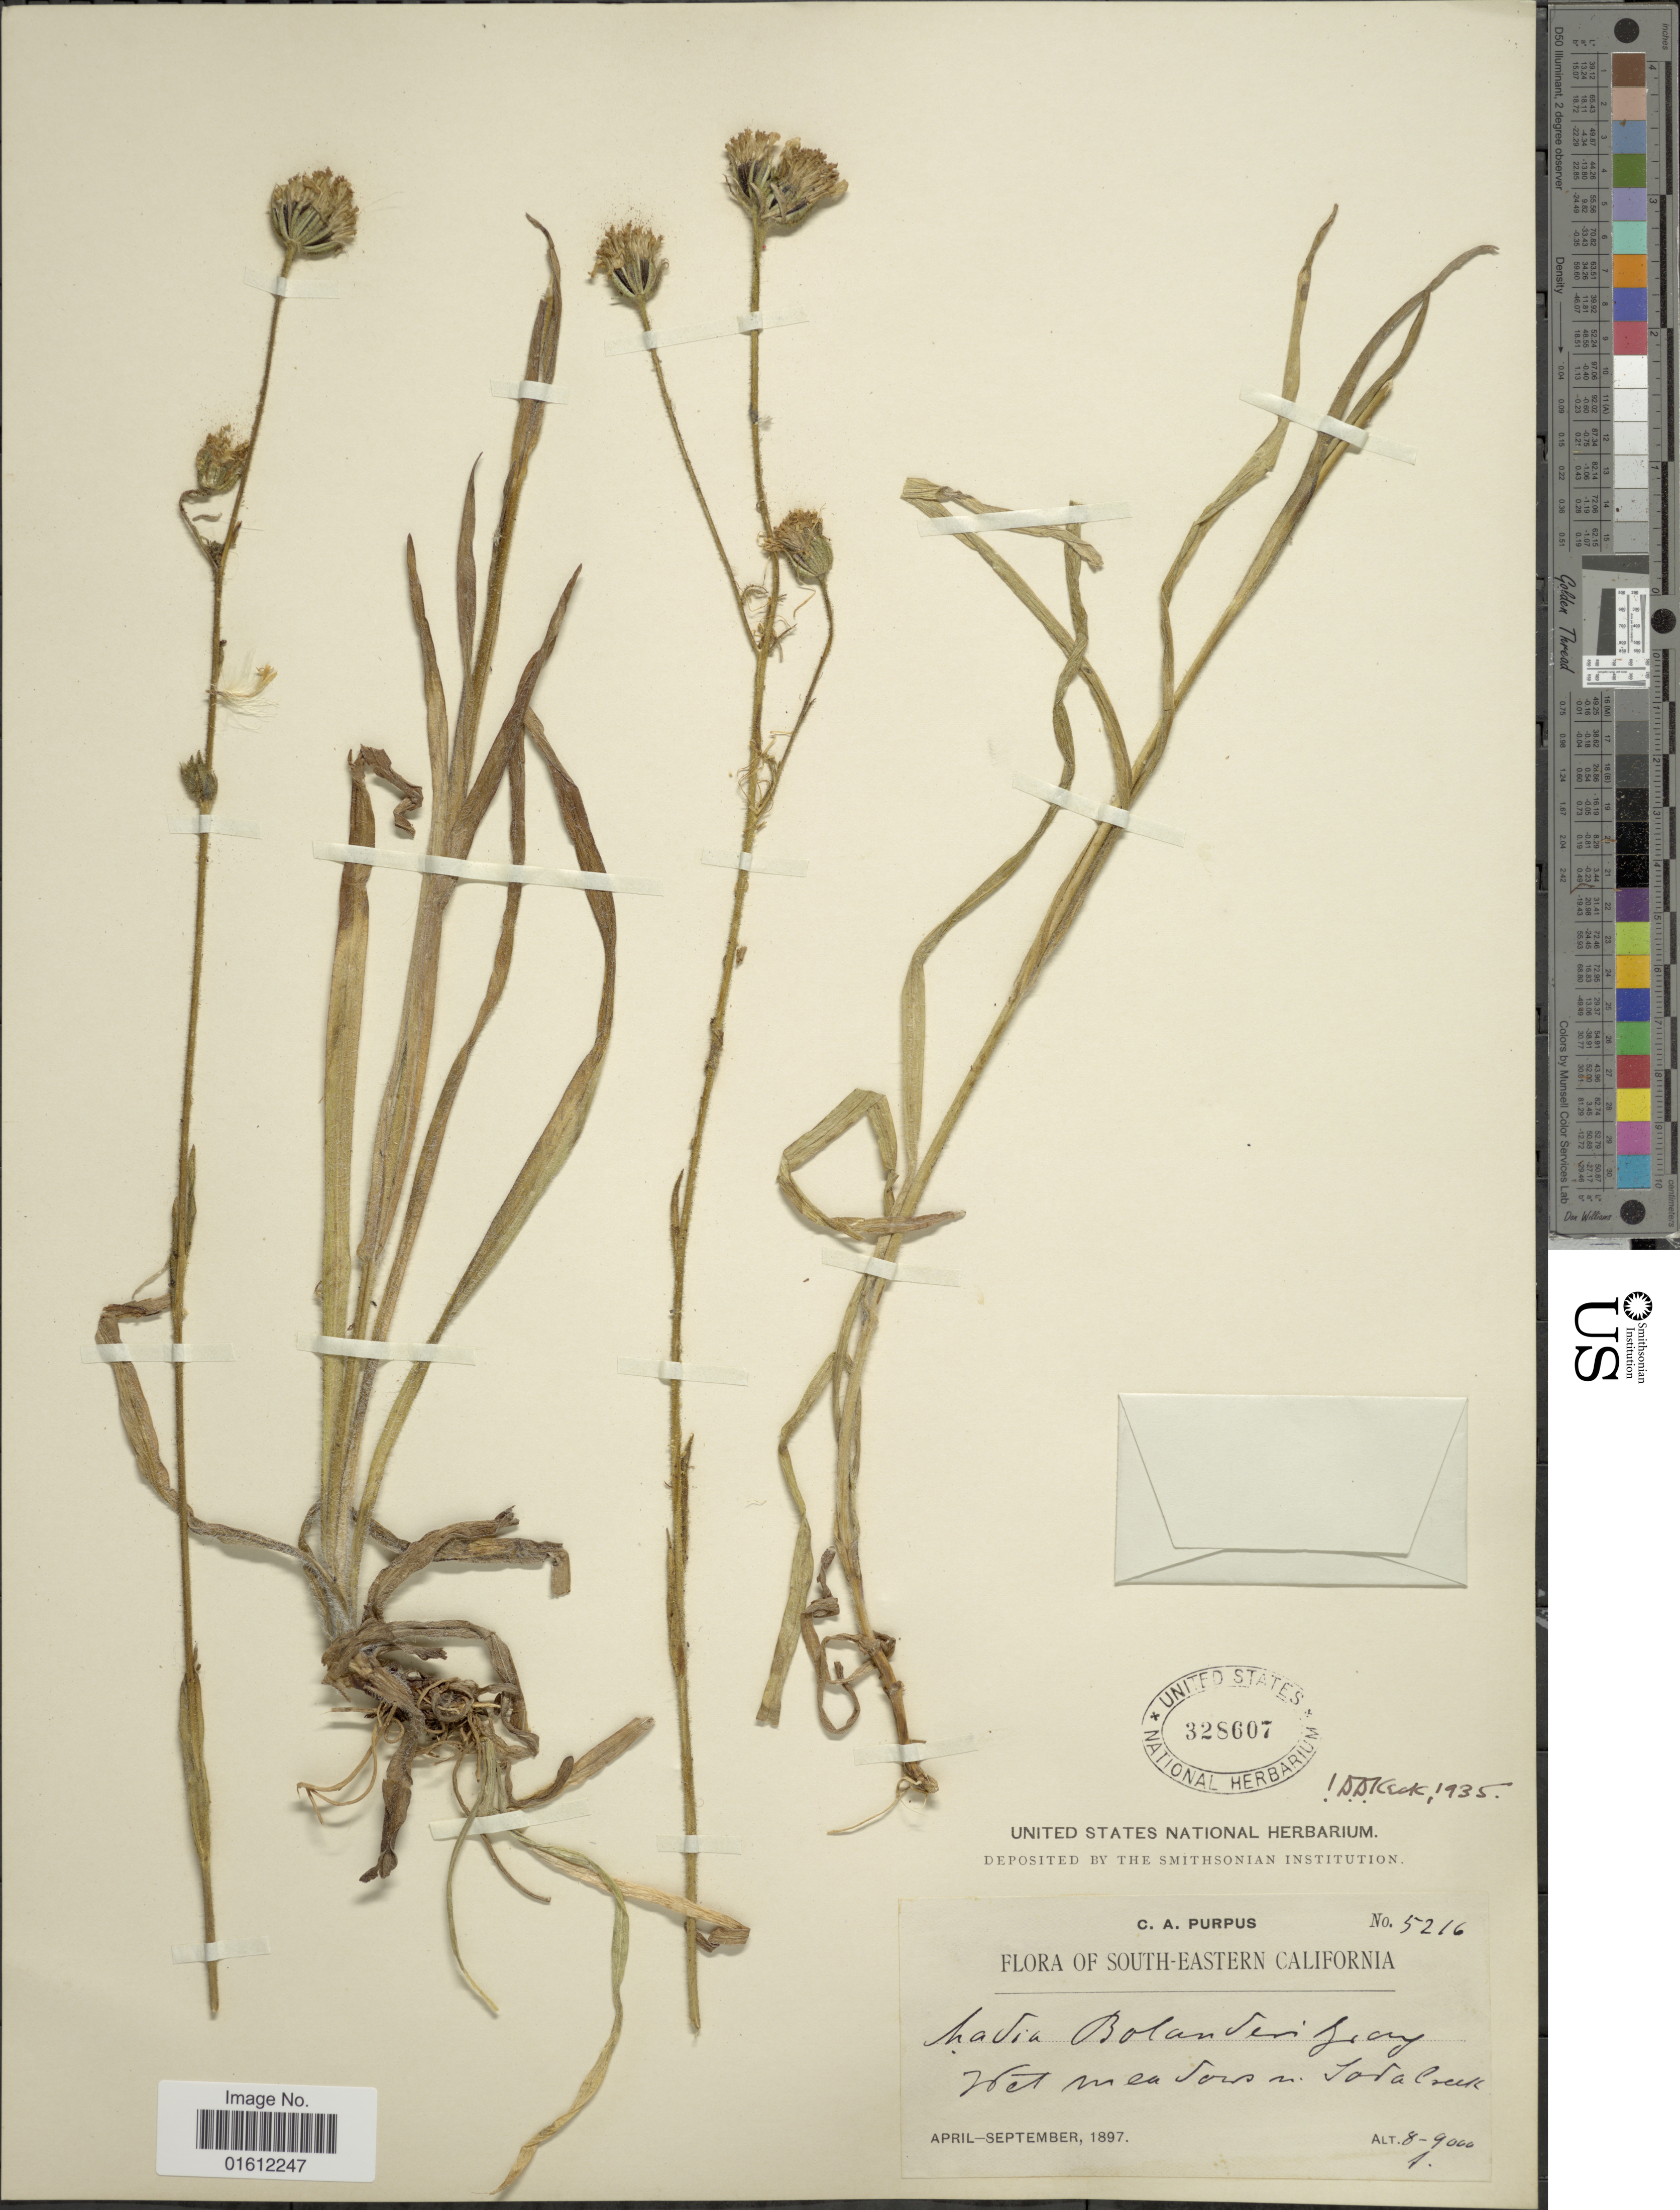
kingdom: Plantae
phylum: Tracheophyta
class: Magnoliopsida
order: Asterales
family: Asteraceae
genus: Madia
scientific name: Madia bolanderi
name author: A. Gray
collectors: C. A. Purpus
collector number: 5216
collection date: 1897-04/1897-09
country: United States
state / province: California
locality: South-eastern California, Wet meadows in Soda Creek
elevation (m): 2438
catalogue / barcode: US 328607